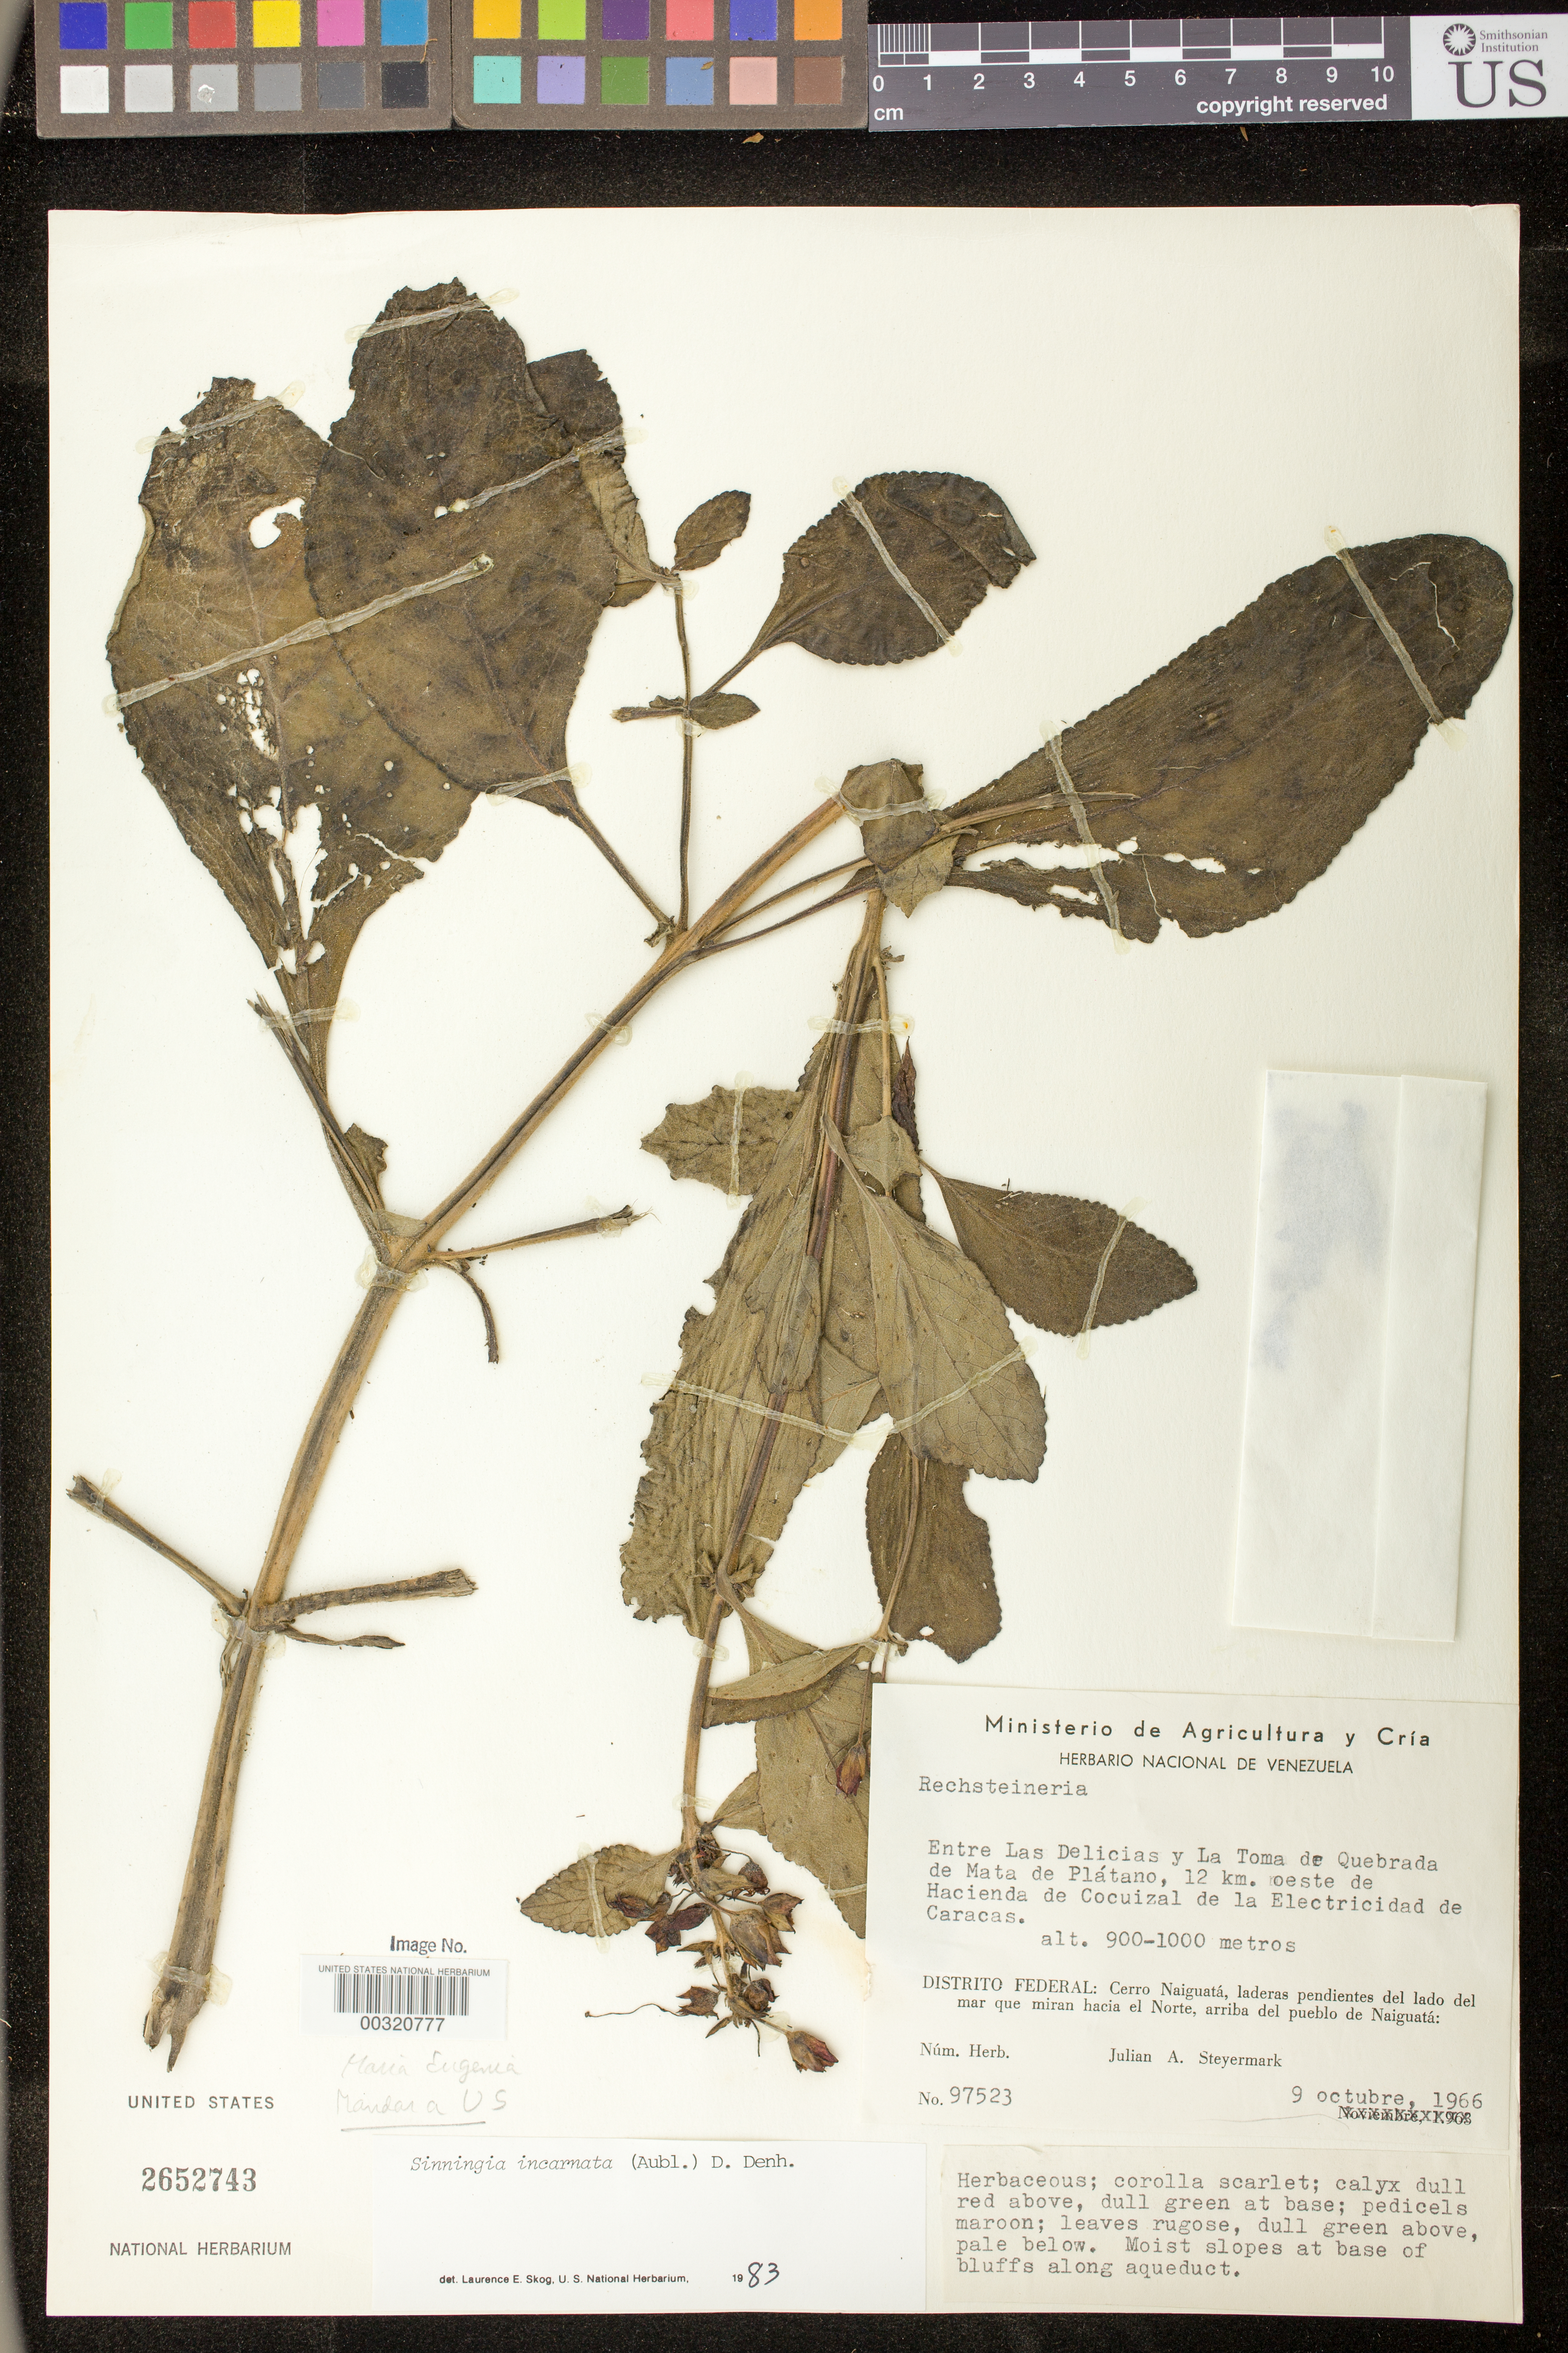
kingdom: Plantae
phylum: Tracheophyta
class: Magnoliopsida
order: Lamiales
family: Gesneriaceae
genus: Sinningia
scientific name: Sinningia incarnata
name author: (Aubl.) D.L. Denham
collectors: J. Steyermark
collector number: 97523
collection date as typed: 09 Oct 1966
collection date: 1966-10-09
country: Venezuela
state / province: Distrito Federal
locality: Between Las Delicias and La Toma de Quebrada de Mata de Platano, 12 km W of Hacienda de Cocuizal de la Electricidad de Caracas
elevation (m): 900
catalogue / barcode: US 2652743